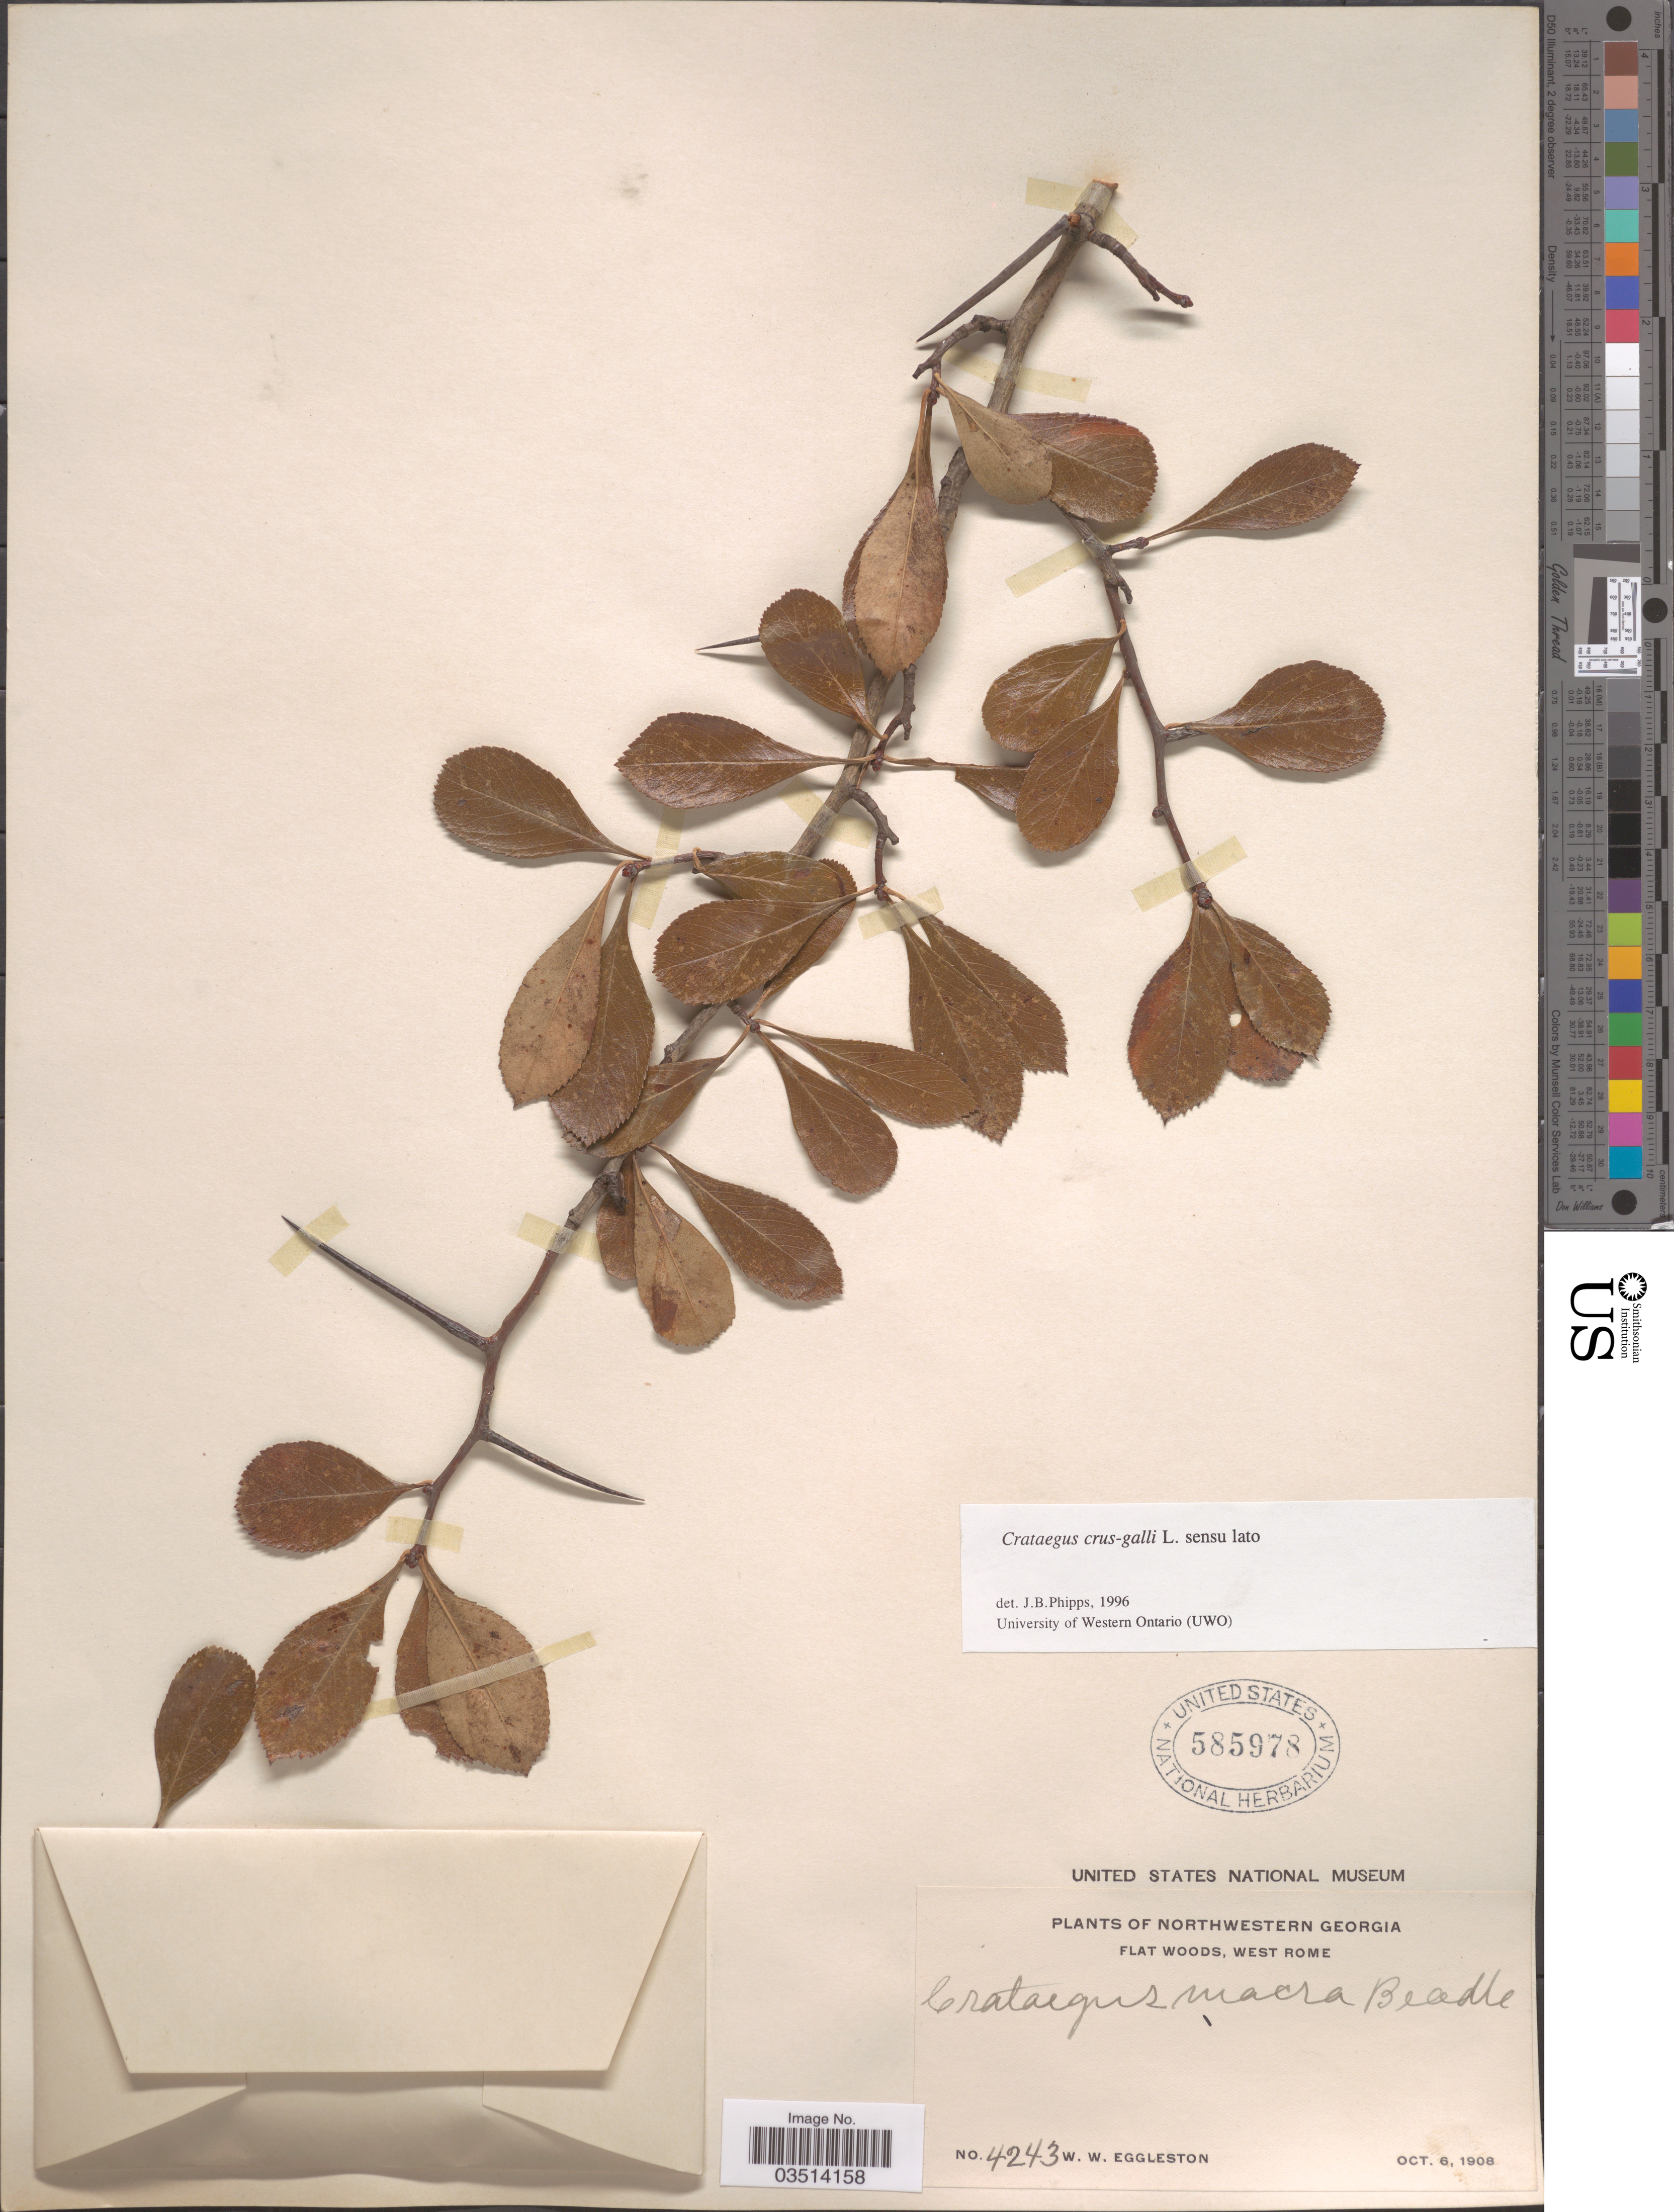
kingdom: Plantae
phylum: Tracheophyta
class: Magnoliopsida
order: Rosales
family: Rosaceae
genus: Crataegus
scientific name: Crataegus crus-galli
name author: L.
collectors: W. W. Eggleston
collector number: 4243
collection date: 1908-10-06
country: United States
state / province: Georgia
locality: Nothwestern Georgia. Flat woods, West Rome.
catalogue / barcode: US 585978